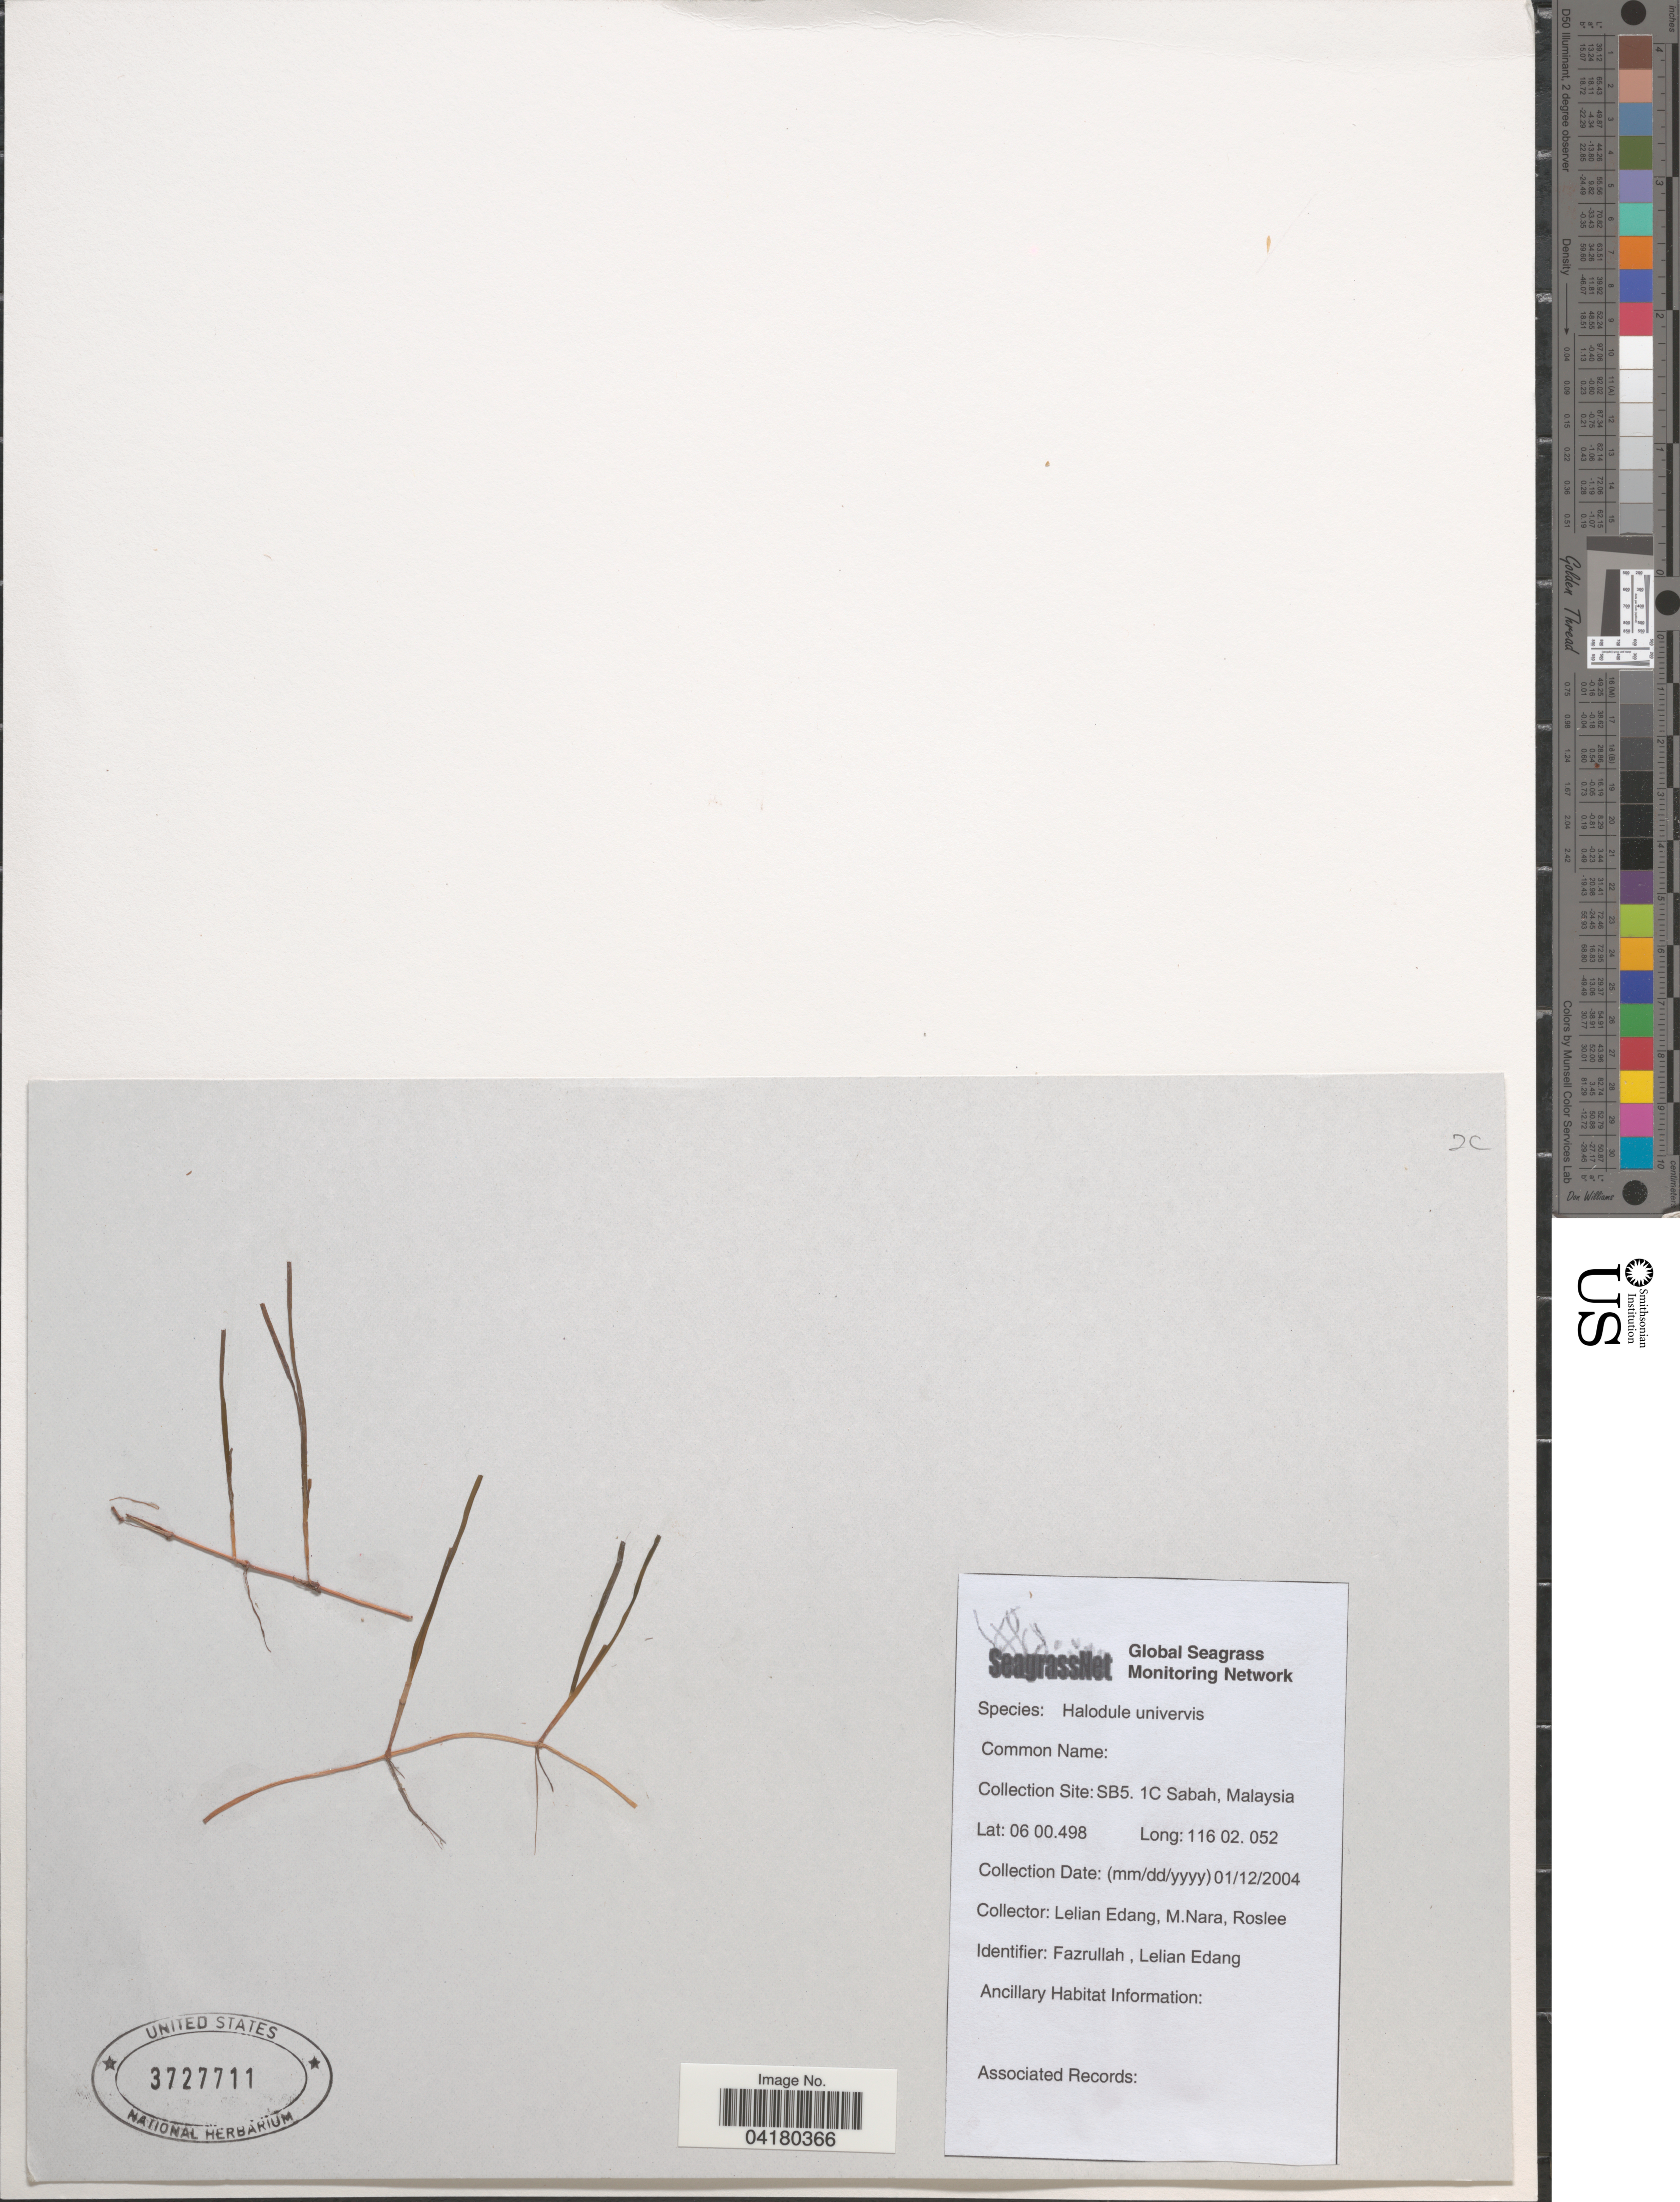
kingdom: Plantae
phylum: Tracheophyta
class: Liliopsida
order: Alismatales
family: Cymodoceaceae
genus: Halodule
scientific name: Halodule uninervis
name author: (Forssk.) Asch.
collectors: L. Edang, M. Nara & Roslee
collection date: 2004-01-12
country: Malaysia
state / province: Sabah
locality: SB5. 1C.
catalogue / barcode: US 3727711